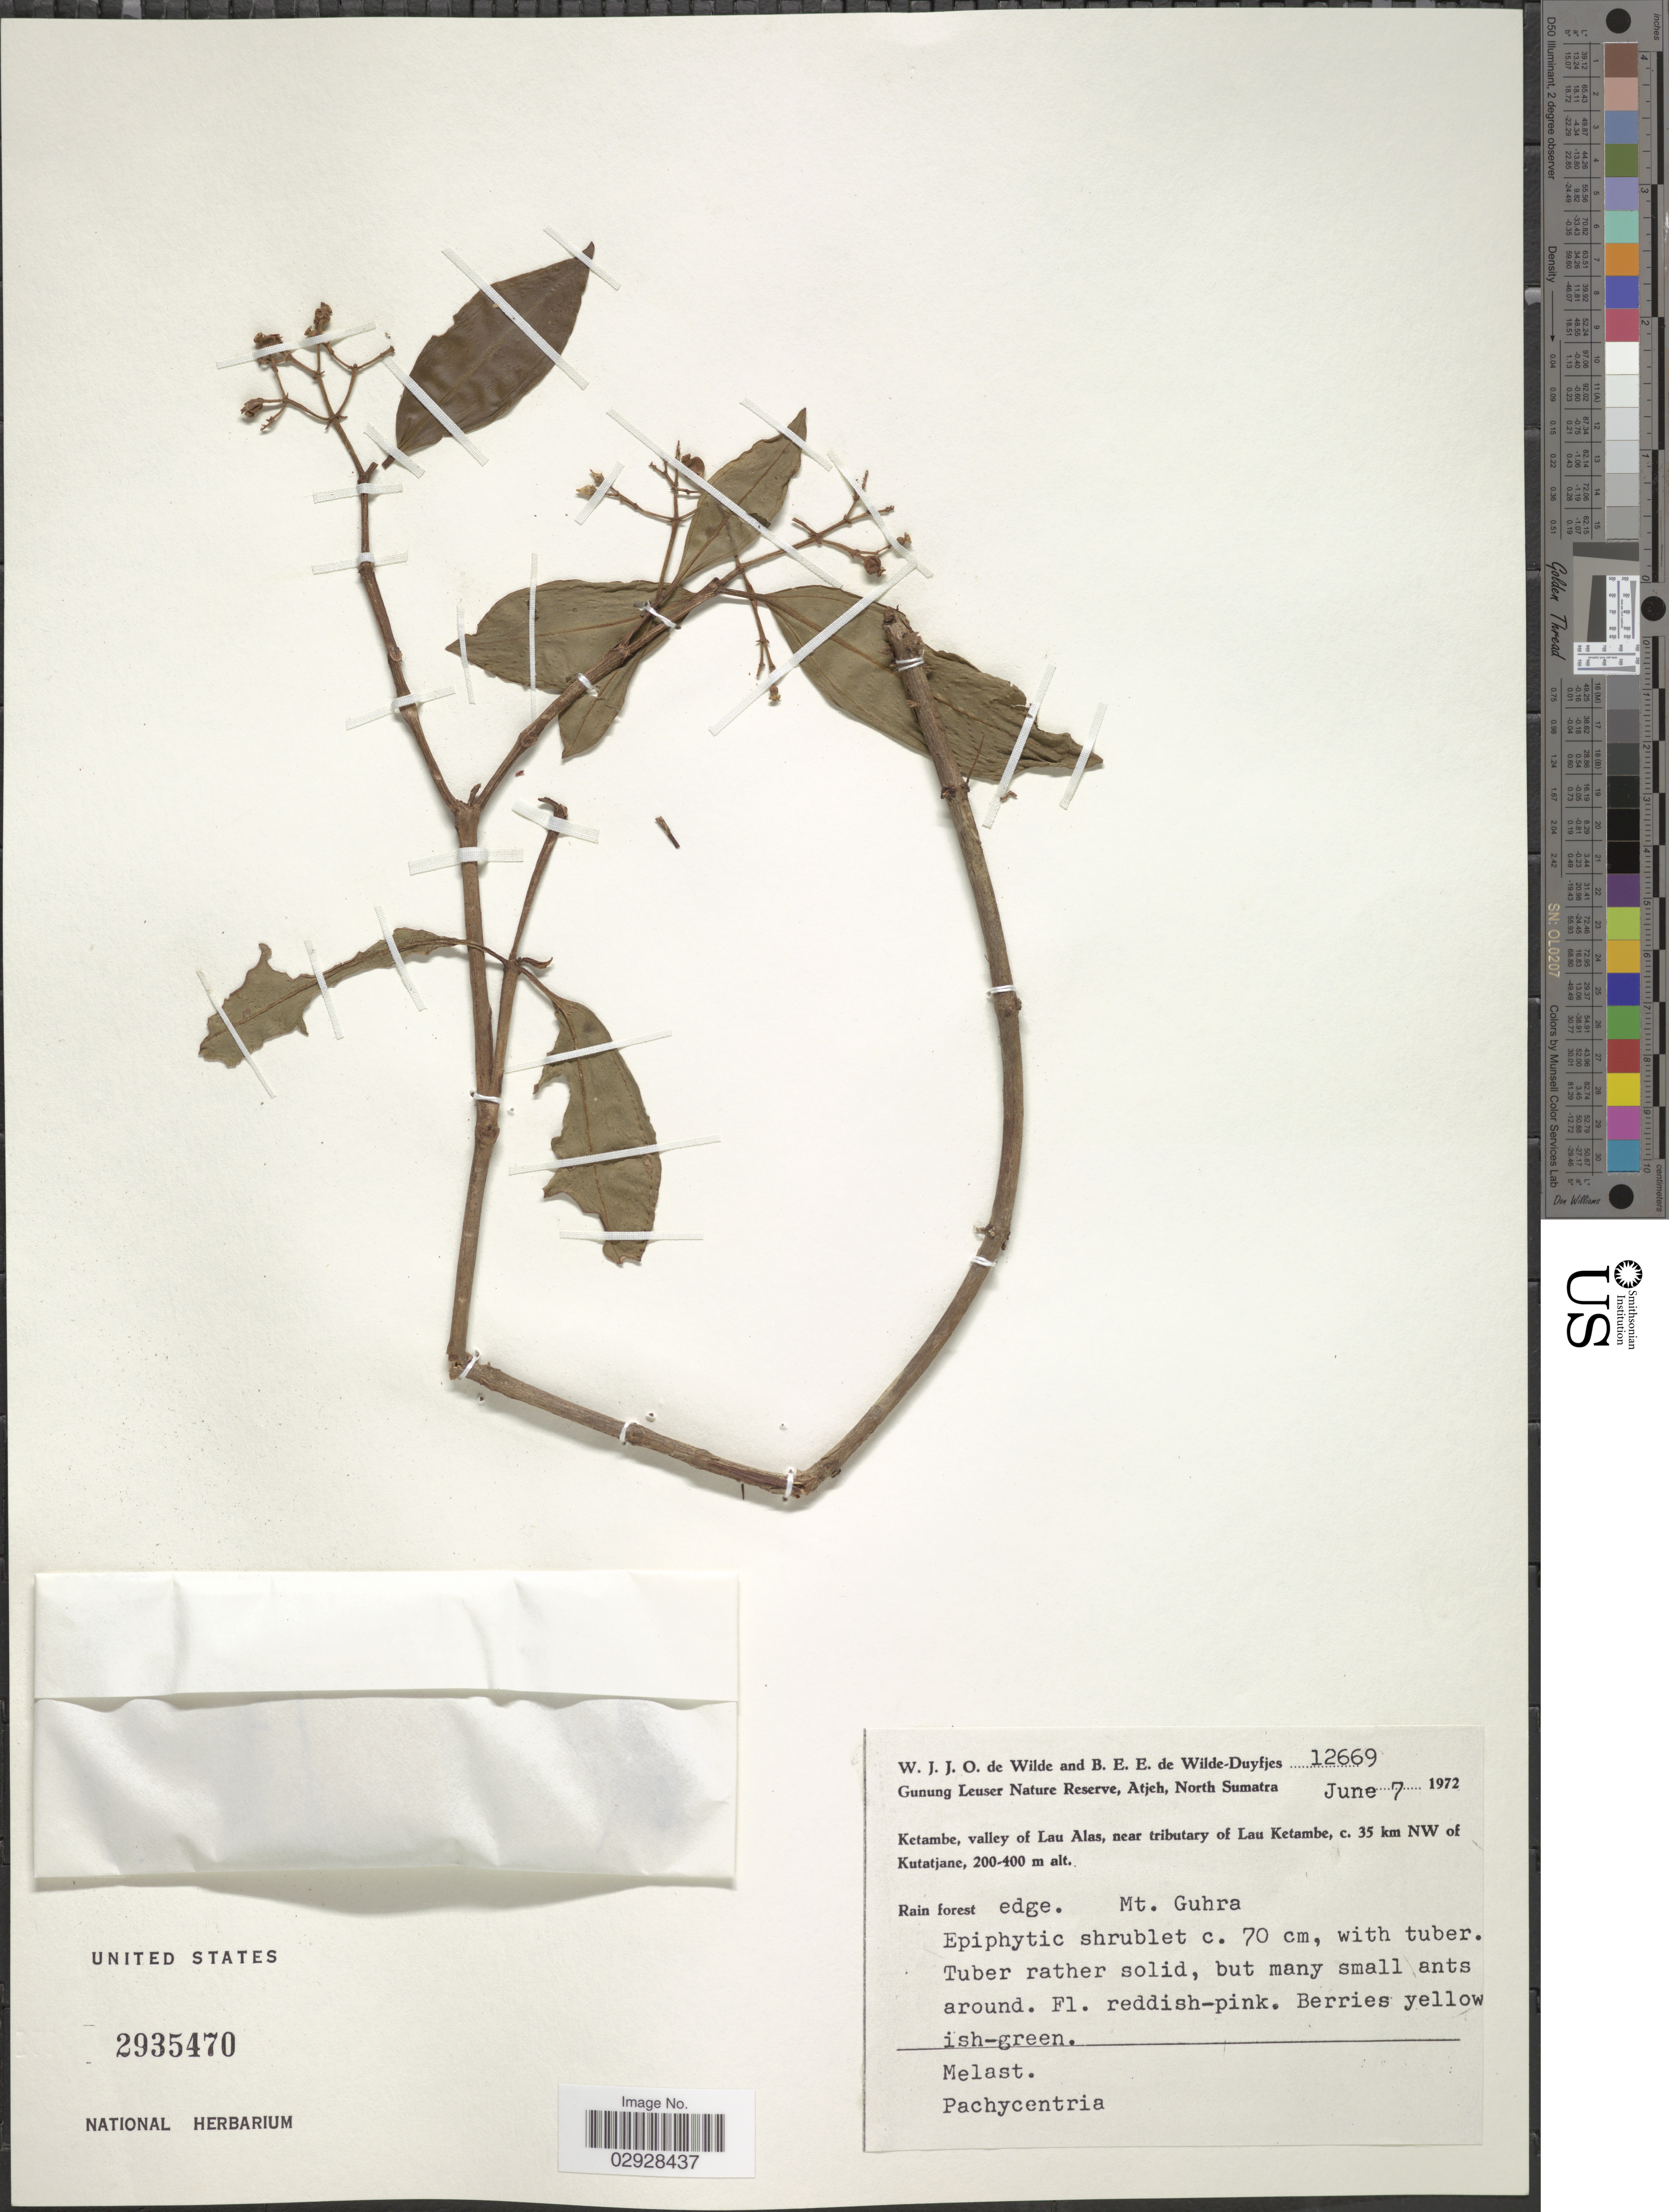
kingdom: Plantae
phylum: Tracheophyta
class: Magnoliopsida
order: Myrtales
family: Melastomataceae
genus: Pachycentria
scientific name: Pachycentria sp.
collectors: W. J. de Wilde & B. E. de Wilde-Duyfjes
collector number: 12669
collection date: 1972-06-07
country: Indonesia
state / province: Sumatra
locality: Gunung Leauser Nature Reserve, Atjeh, North Sumatra. Ketambe, valley of Lau Alas, near tributary of Lau Ketambe, c. 35 km NW of Kutatjane. Mt. Guhra.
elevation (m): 200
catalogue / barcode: US 2935470